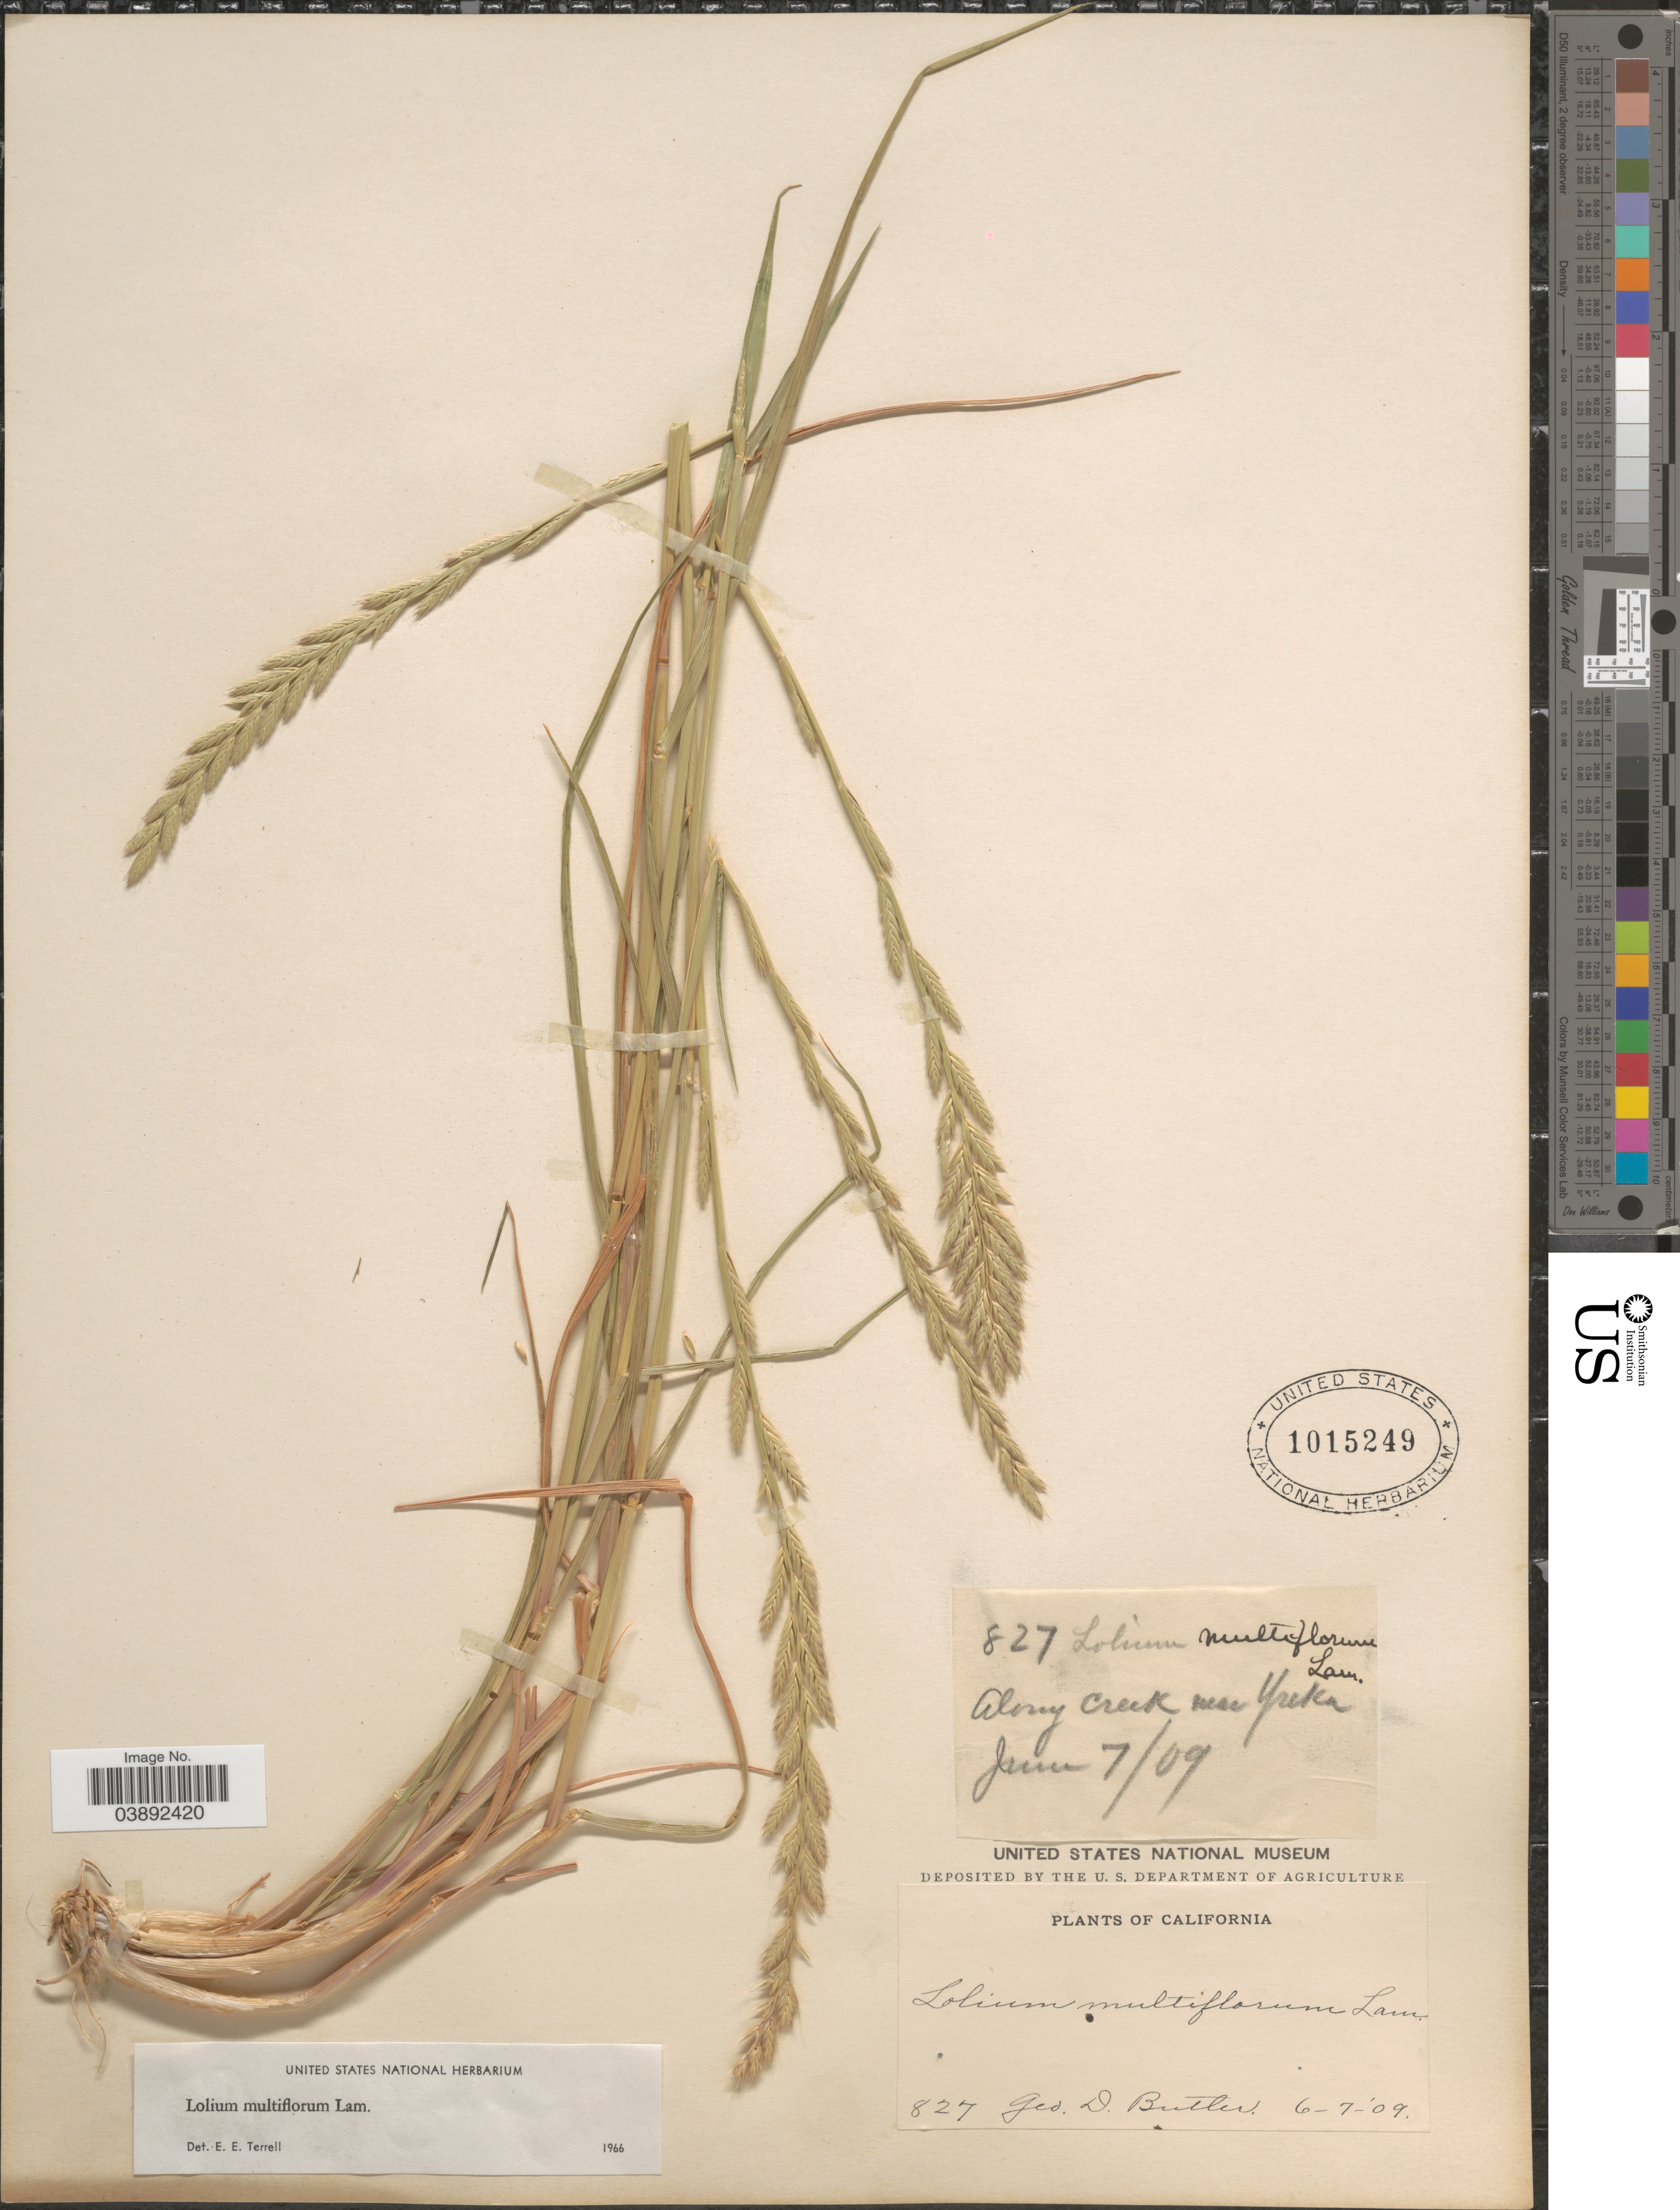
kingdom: Plantae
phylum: Tracheophyta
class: Liliopsida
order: Poales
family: Poaceae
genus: Lolium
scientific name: Lolium multiflorum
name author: Lam.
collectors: G. D. Butler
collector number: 827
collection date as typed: Transcribed d/m/y: 7/6/9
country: United States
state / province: California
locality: Along Creek near Yreka.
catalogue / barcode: US 1015249